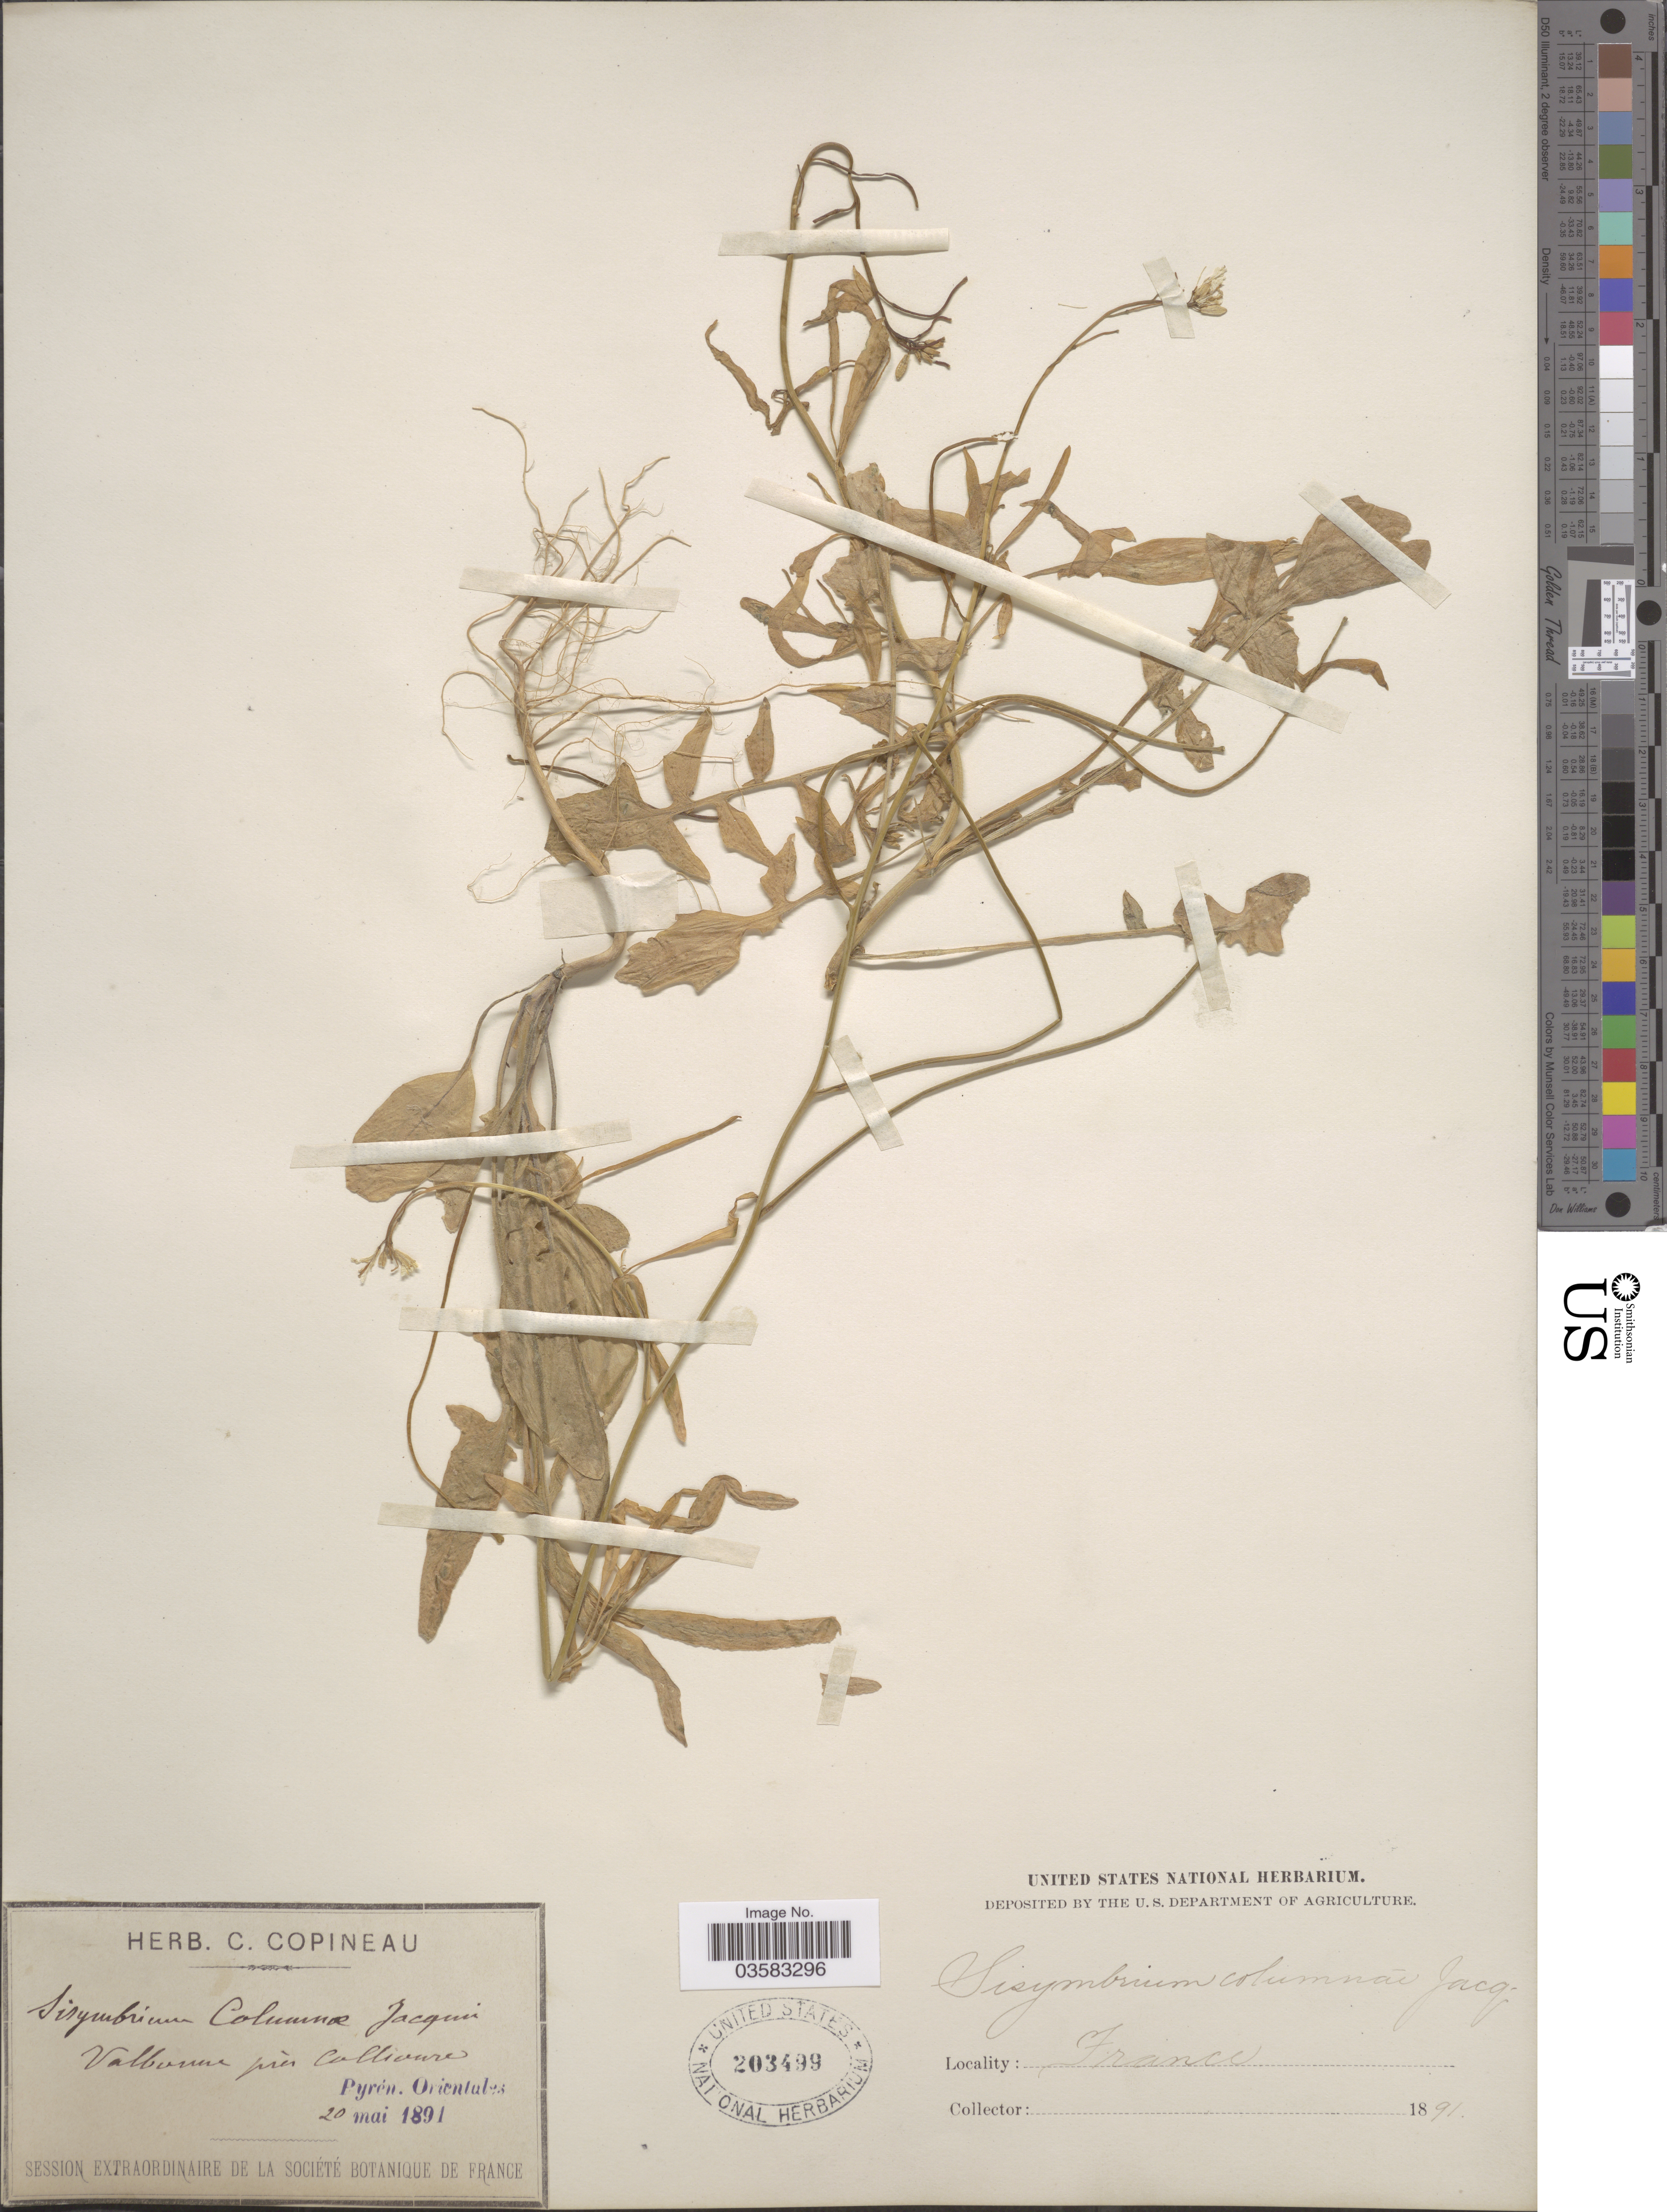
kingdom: Plantae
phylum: Tracheophyta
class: Magnoliopsida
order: Brassicales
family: Brassicaceae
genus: Sisymbrium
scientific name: Sisymbrium columnae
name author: Jacq.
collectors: ex herb. C. Copineau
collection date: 1891-05-20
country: France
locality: Valbonne près Callioure. Pyrén. Orientalis.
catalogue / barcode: US 203499